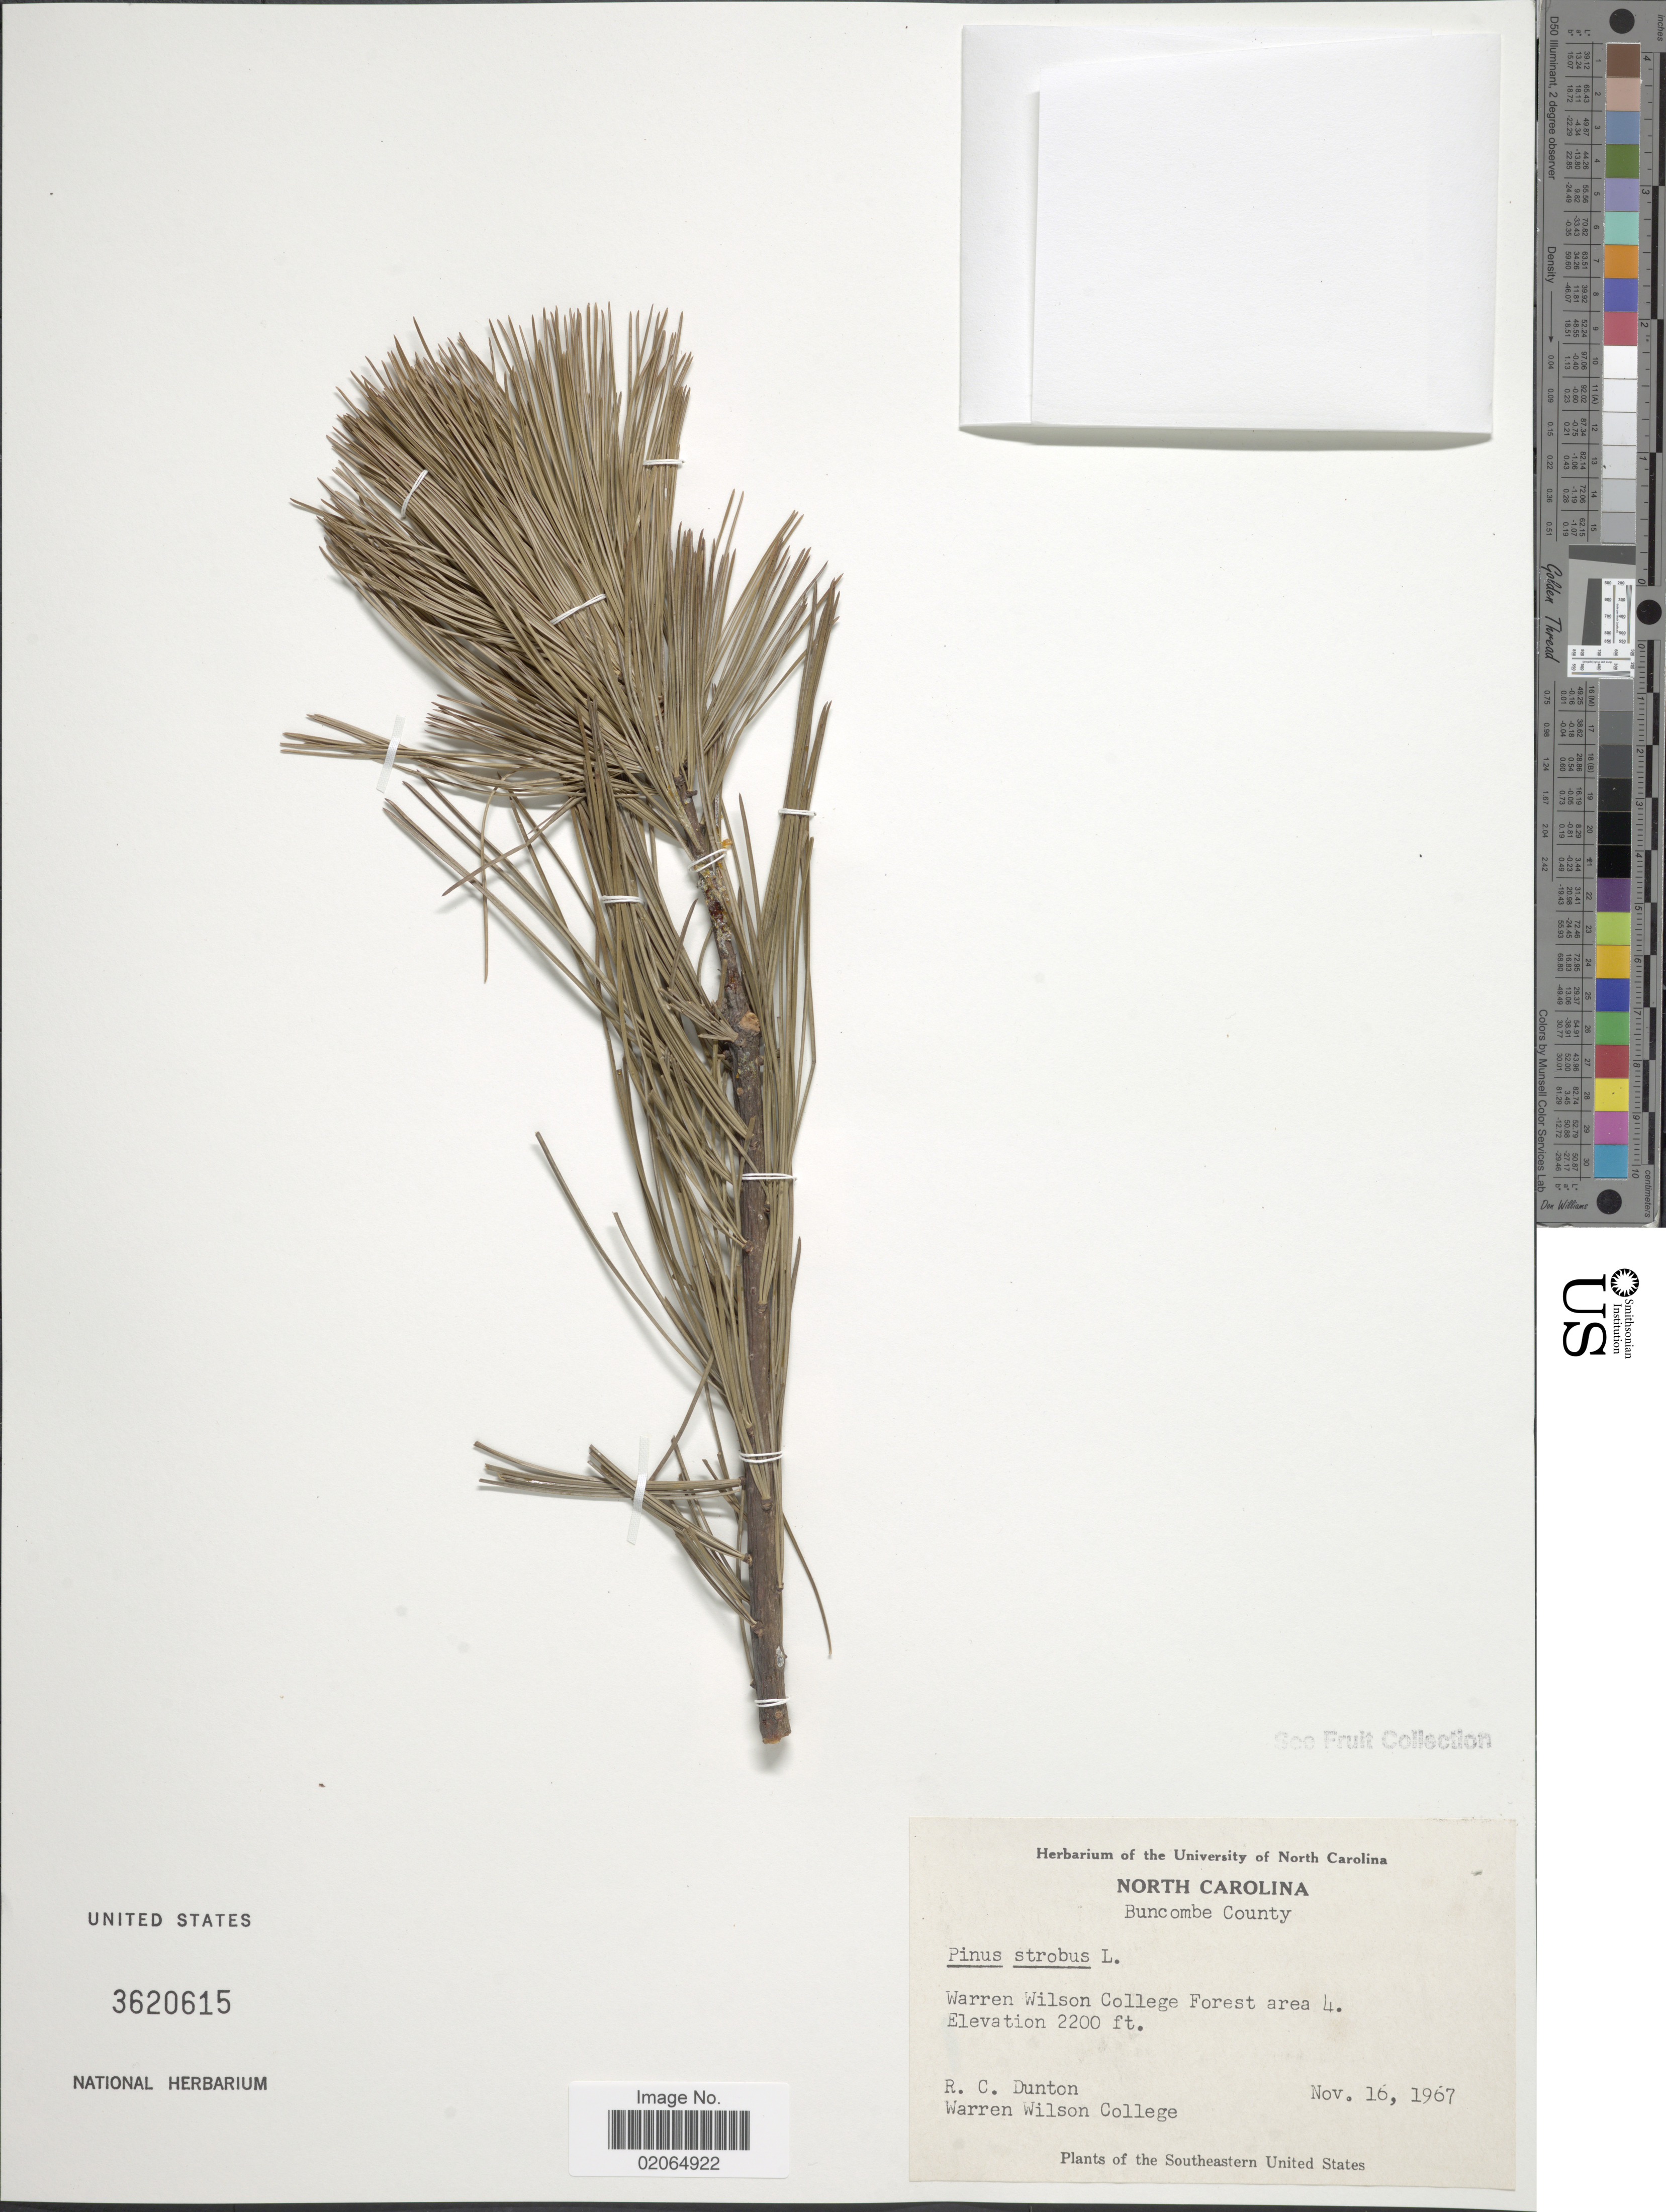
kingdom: Plantae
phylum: Tracheophyta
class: Pinopsida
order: Pinales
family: Pinaceae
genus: Pinus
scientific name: Pinus strobus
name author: L.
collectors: R. Dunton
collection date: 1967-11-16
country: United States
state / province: North Carolina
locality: Buncombe County, Warren Wilson College Forest area 4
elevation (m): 671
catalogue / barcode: US 3620615